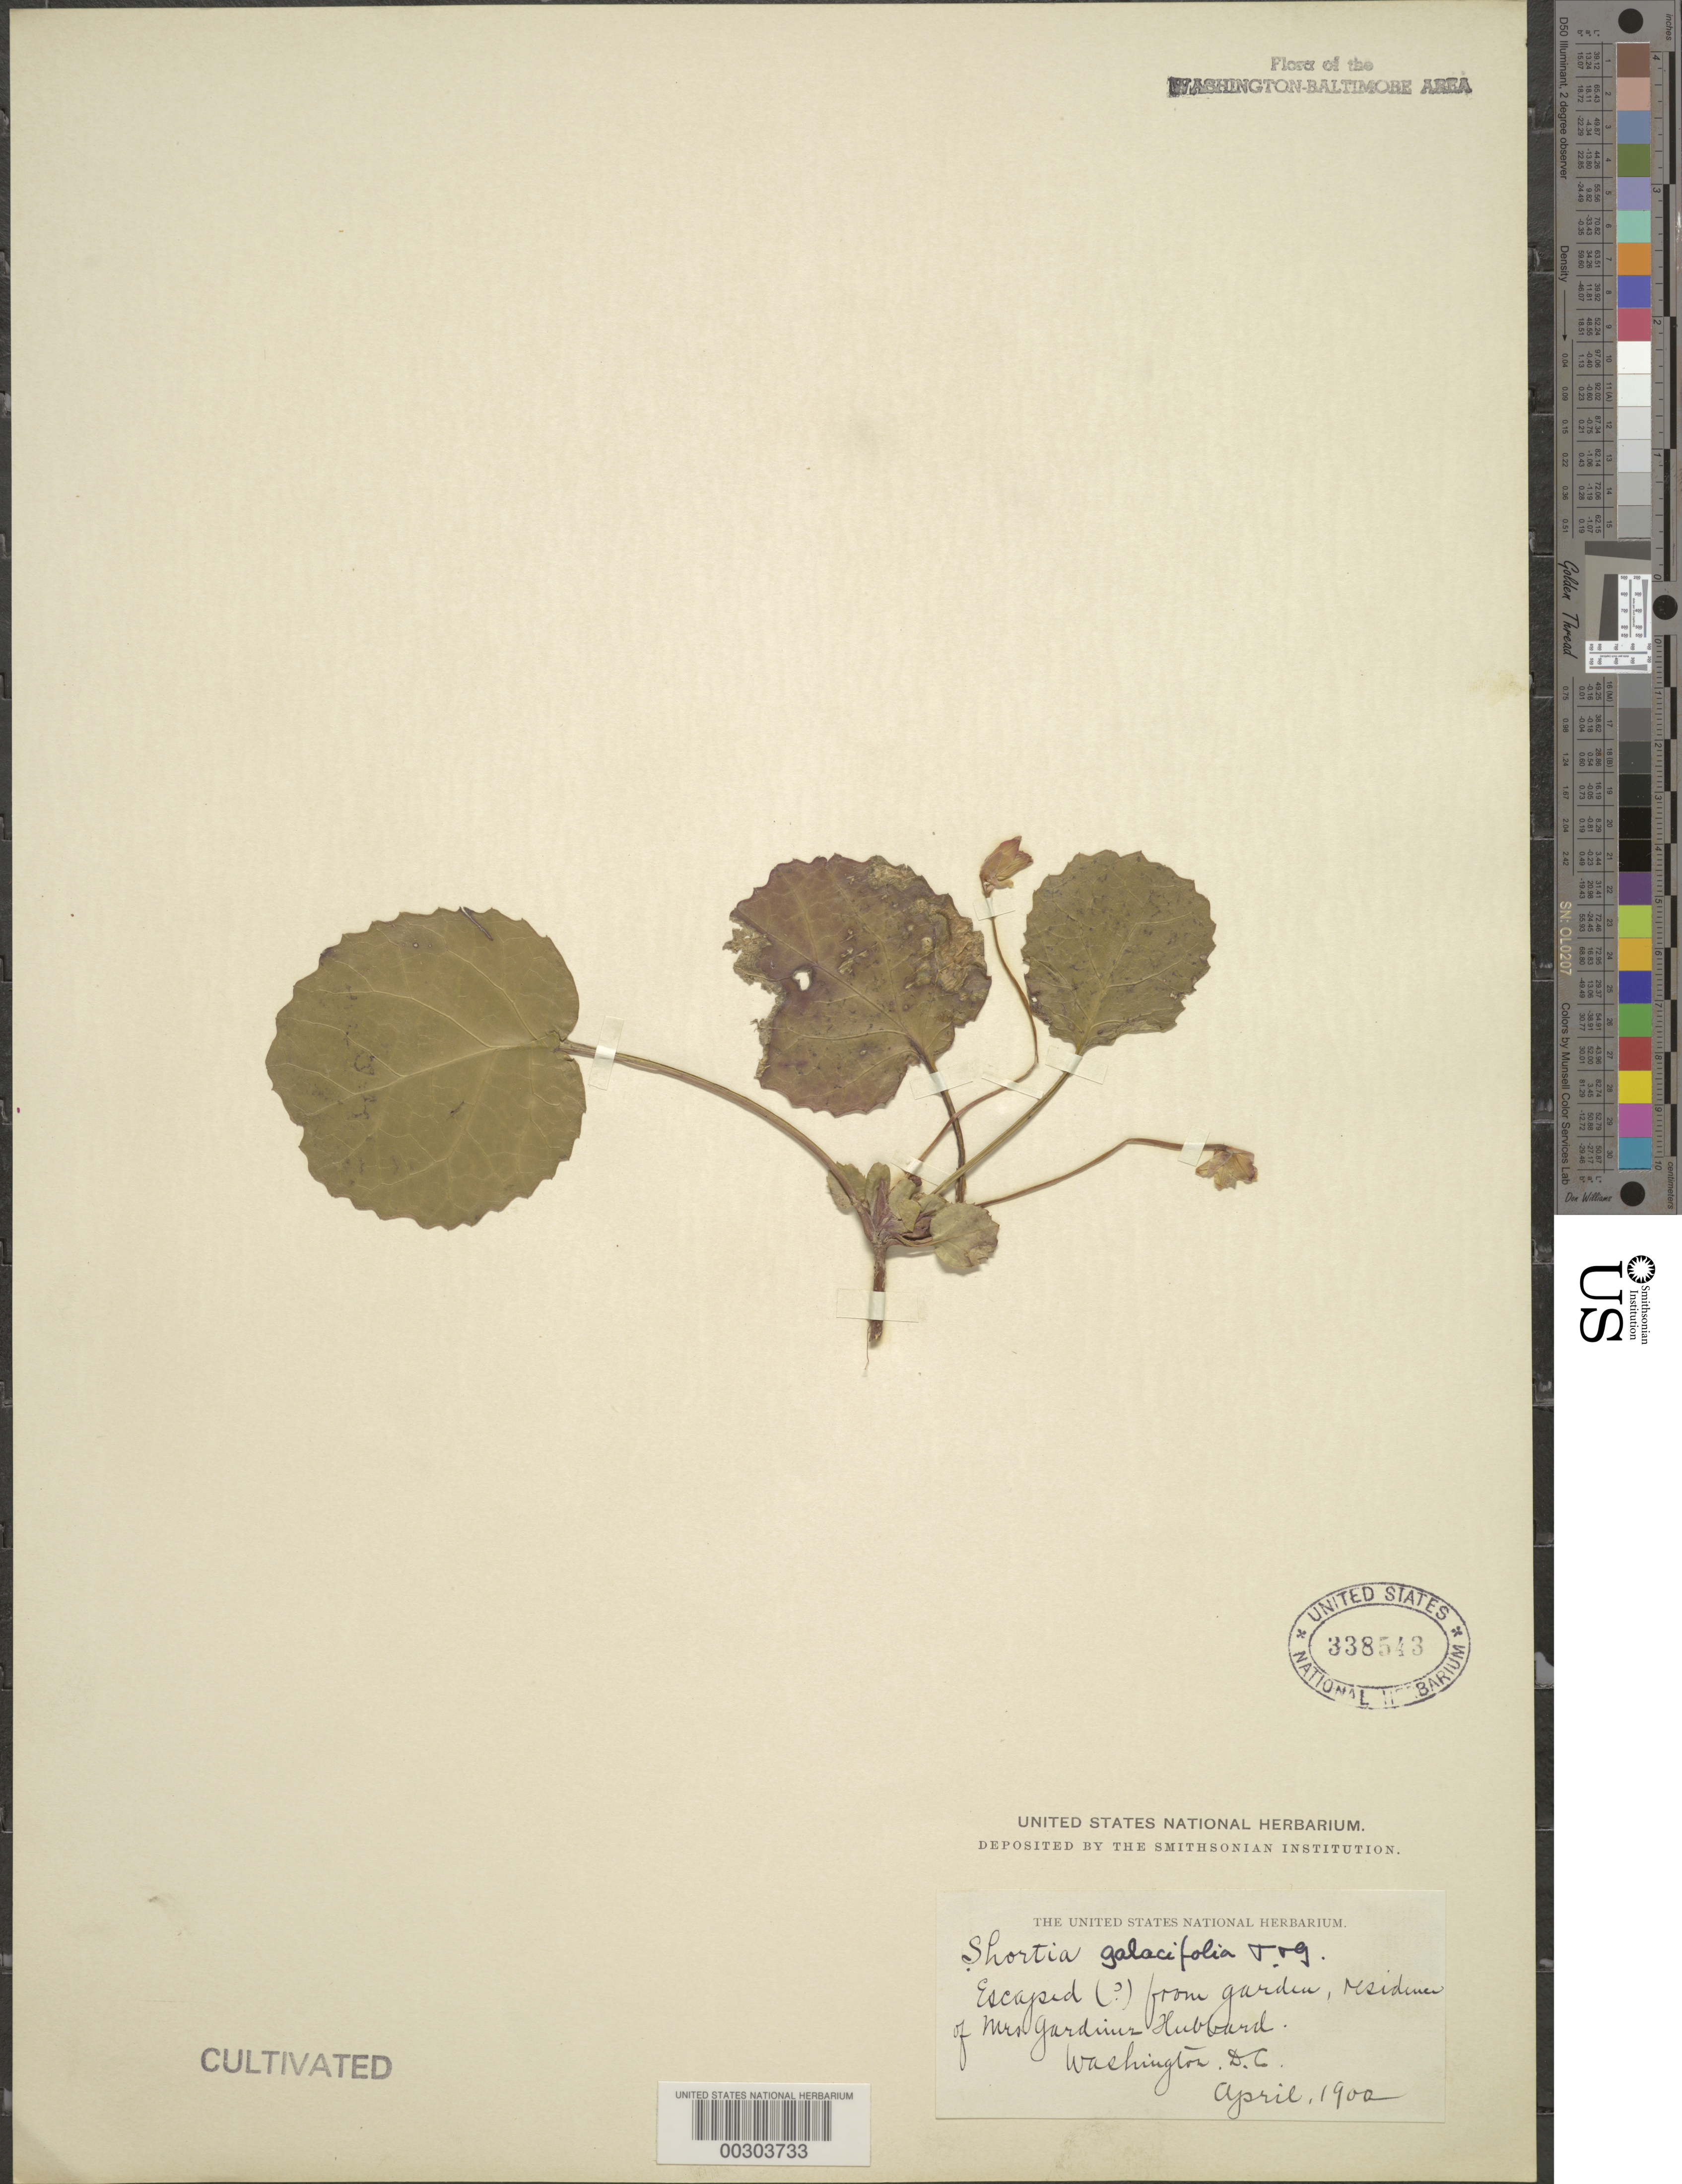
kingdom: Plantae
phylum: Tracheophyta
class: Magnoliopsida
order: Ericales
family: Diapensiaceae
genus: Shortia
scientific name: Shortia galacifolia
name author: Torr. & A. Gray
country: United States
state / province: District of Columbia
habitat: Garden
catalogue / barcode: US 338543